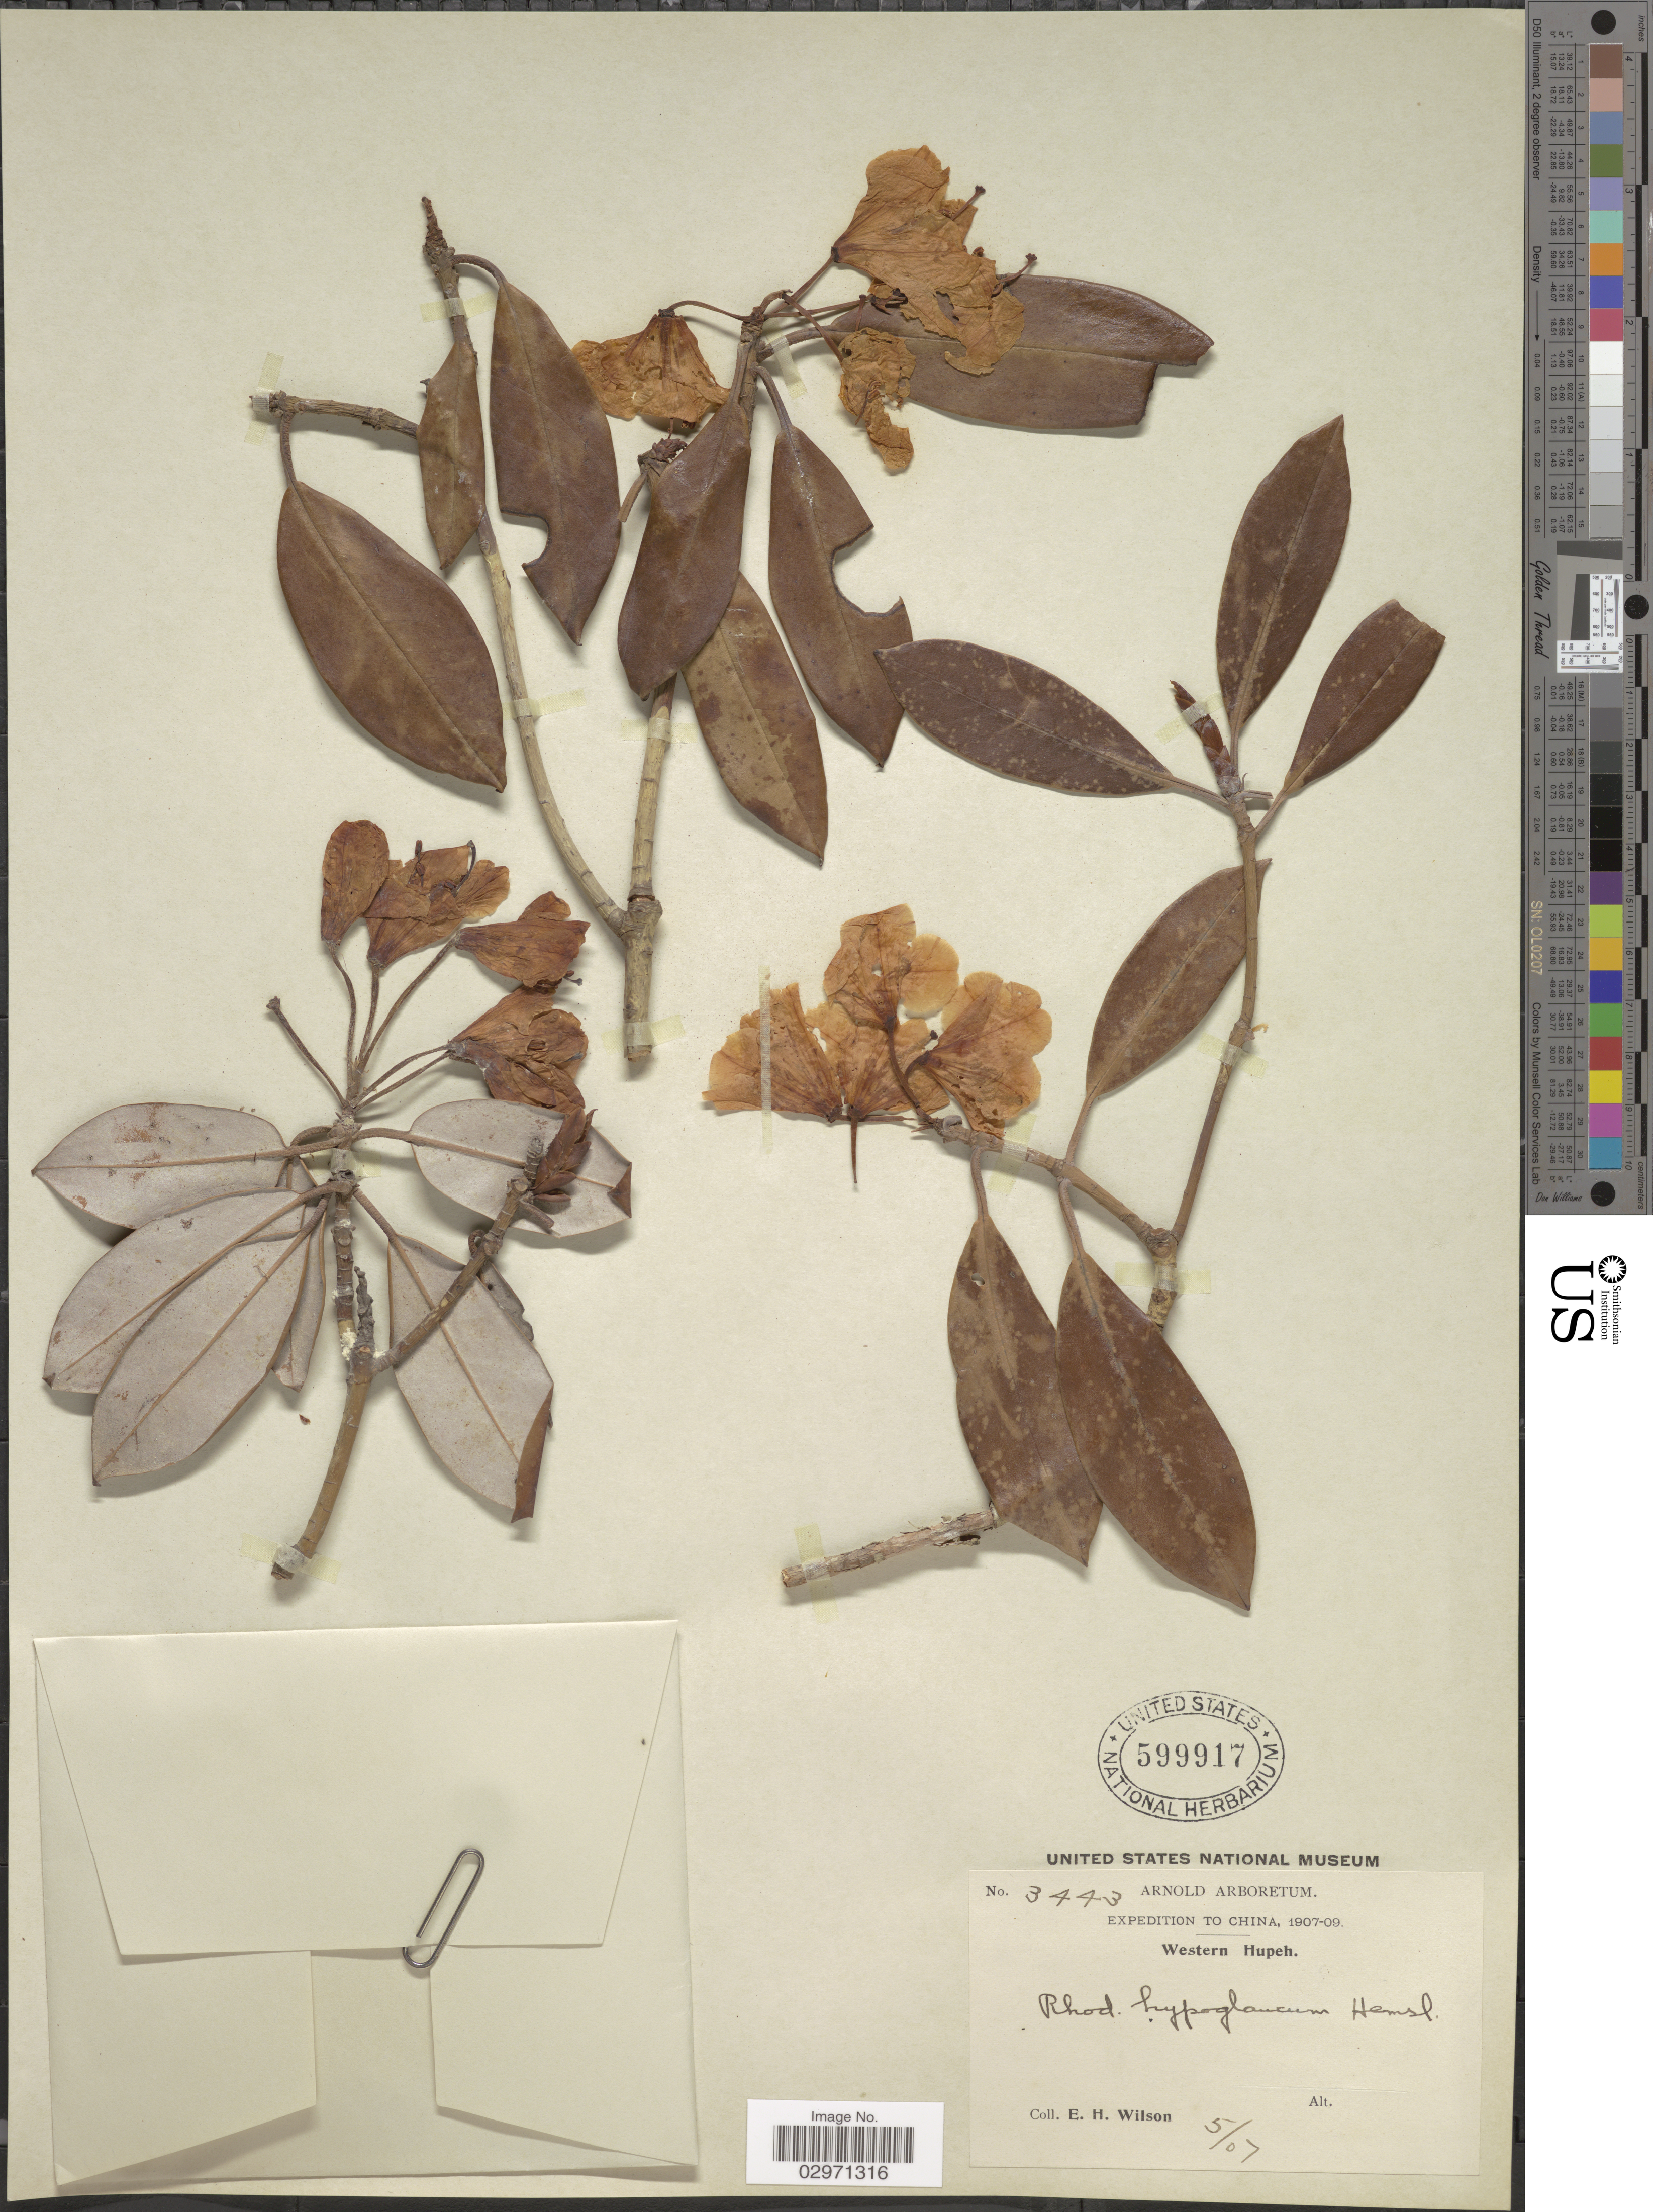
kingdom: Plantae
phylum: Tracheophyta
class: Magnoliopsida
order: Ericales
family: Ericaceae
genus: Rhododendron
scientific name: Rhododendron hypoglaucum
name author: Hemsl.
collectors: E. Wilson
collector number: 3443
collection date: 1907-05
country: China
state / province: Hubei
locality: Western Hupeh.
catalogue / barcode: US 599917